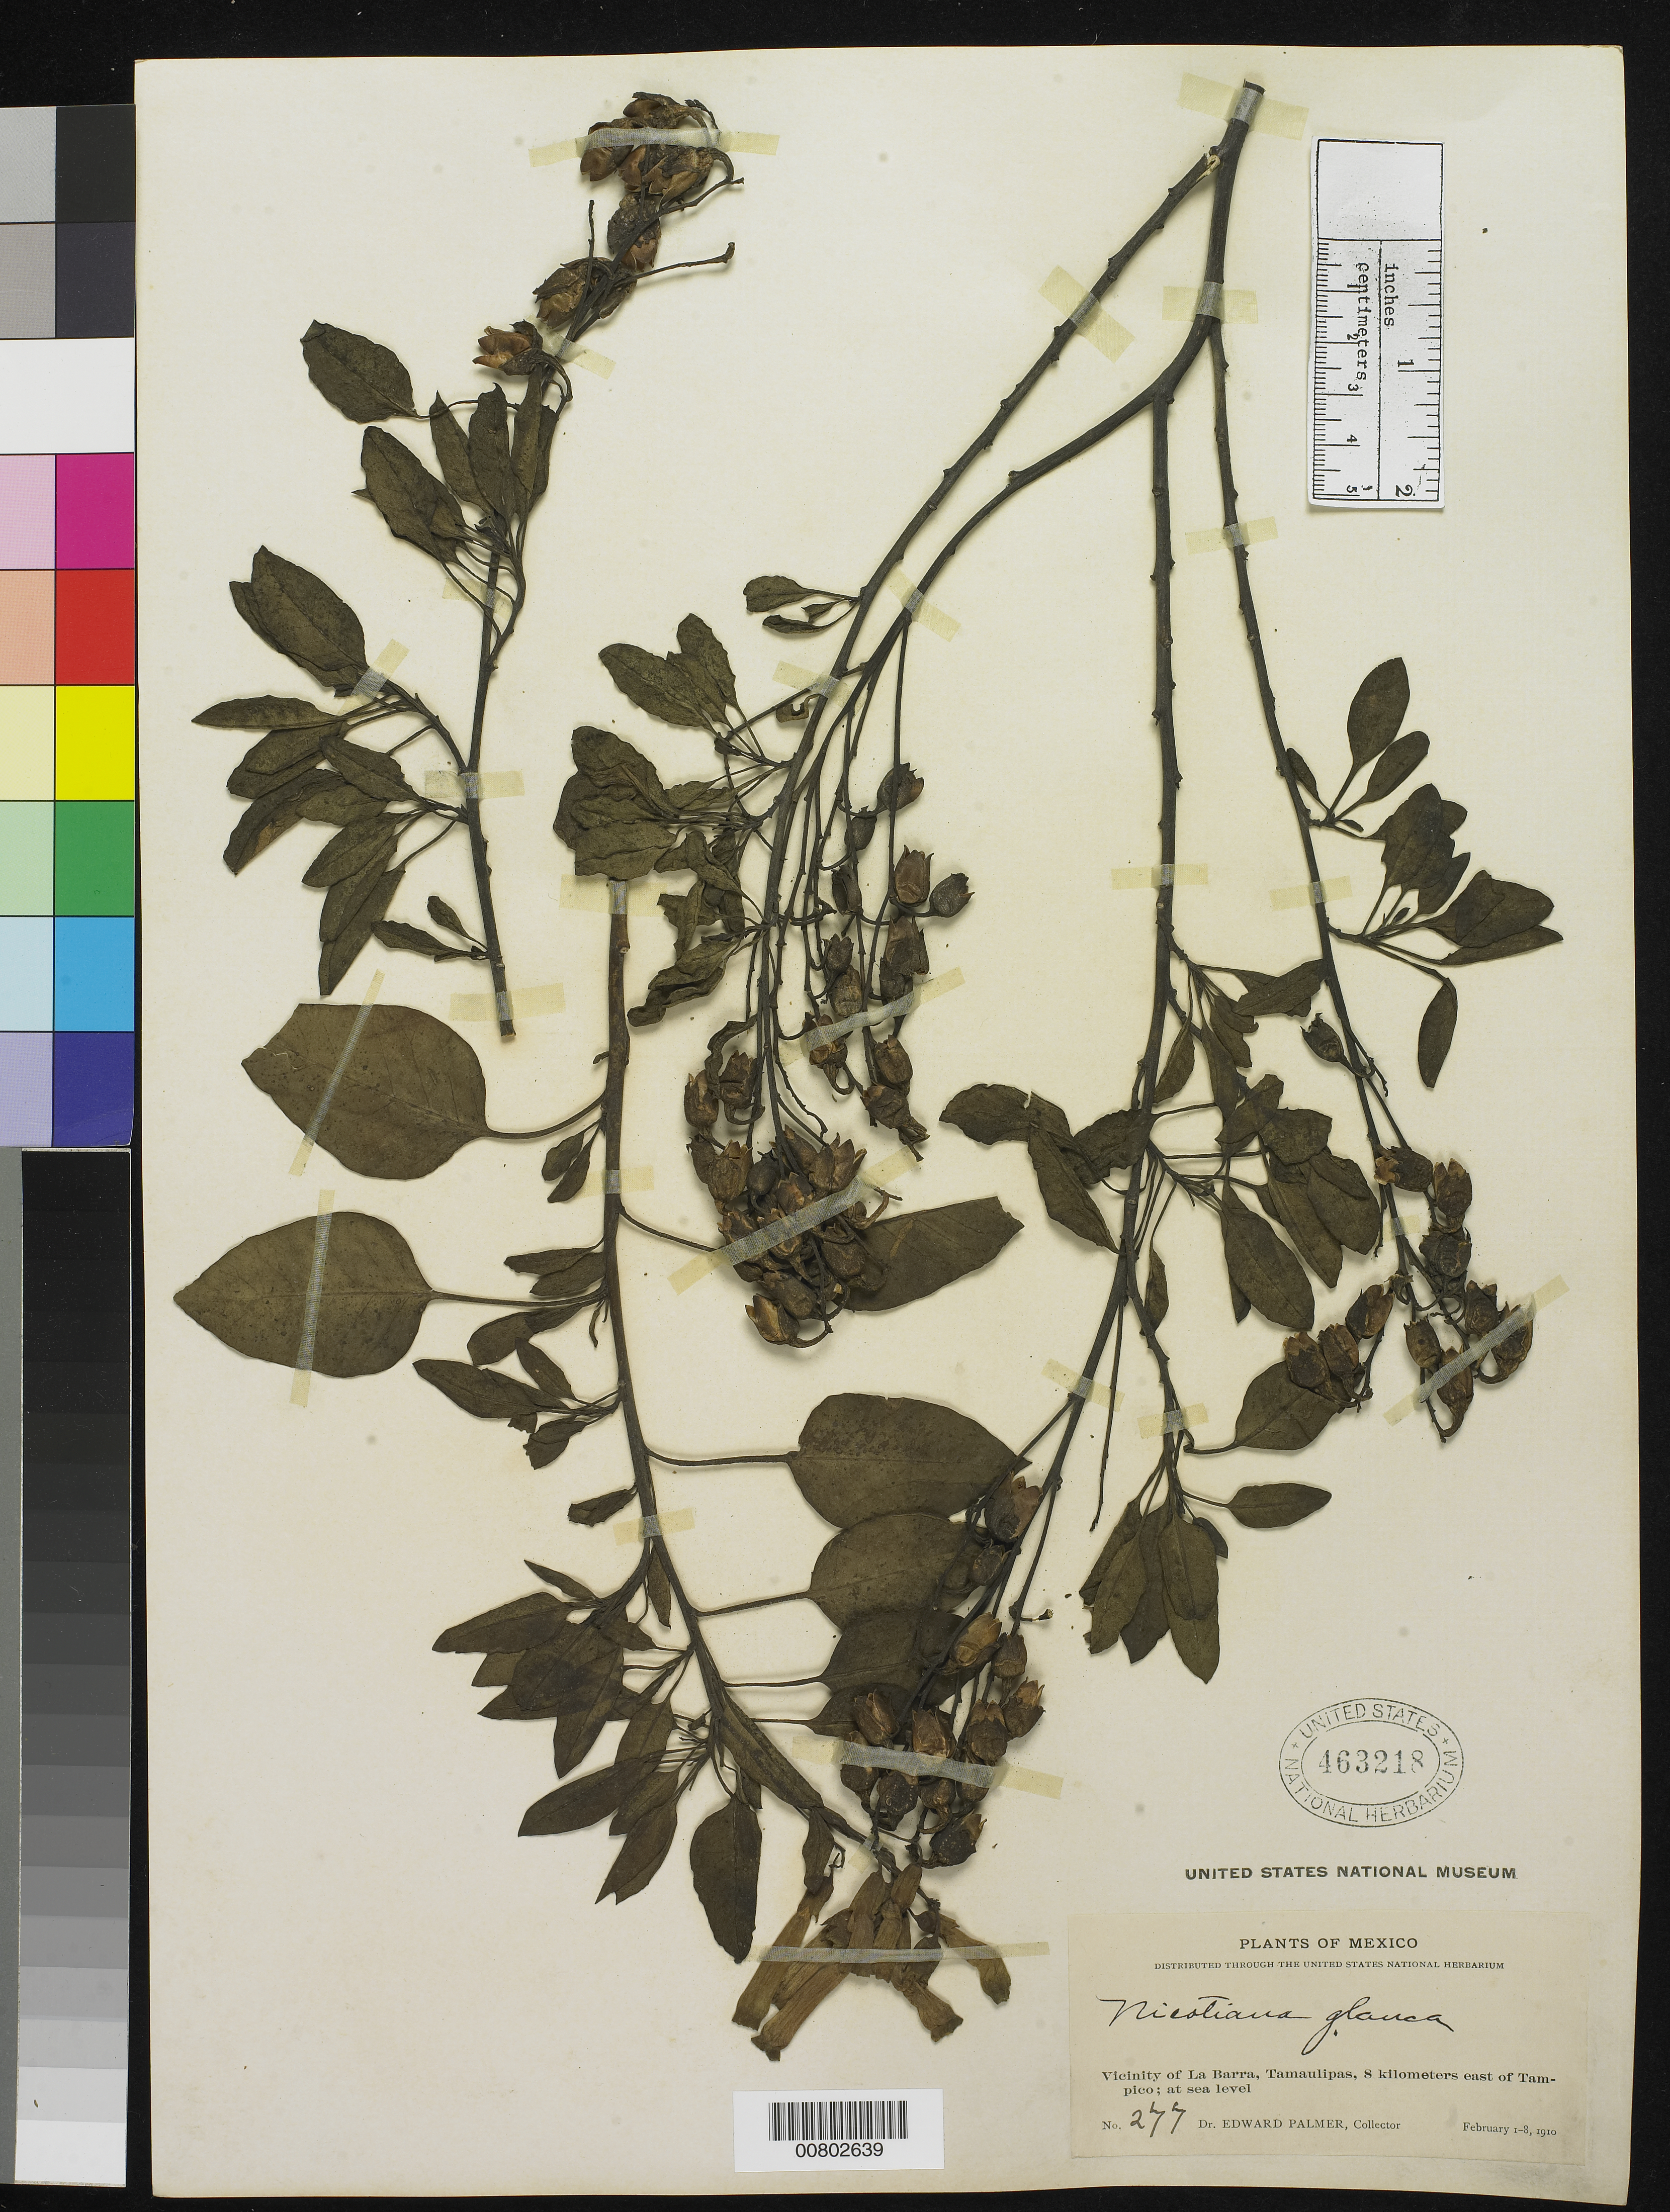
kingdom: Plantae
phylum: Tracheophyta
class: Magnoliopsida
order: Solanales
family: Solanaceae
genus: Nicotiana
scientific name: Nicotiana glauca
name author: Graham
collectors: E. Palmer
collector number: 277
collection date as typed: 01 Feb 1910 to 08 Feb 1910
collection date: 1910-02-01/1910-02-08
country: Mexico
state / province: Tamaulipas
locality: Vicinity of La Barra, Tamaulipas, 8 kilometers east of Tampico.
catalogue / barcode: US 463218